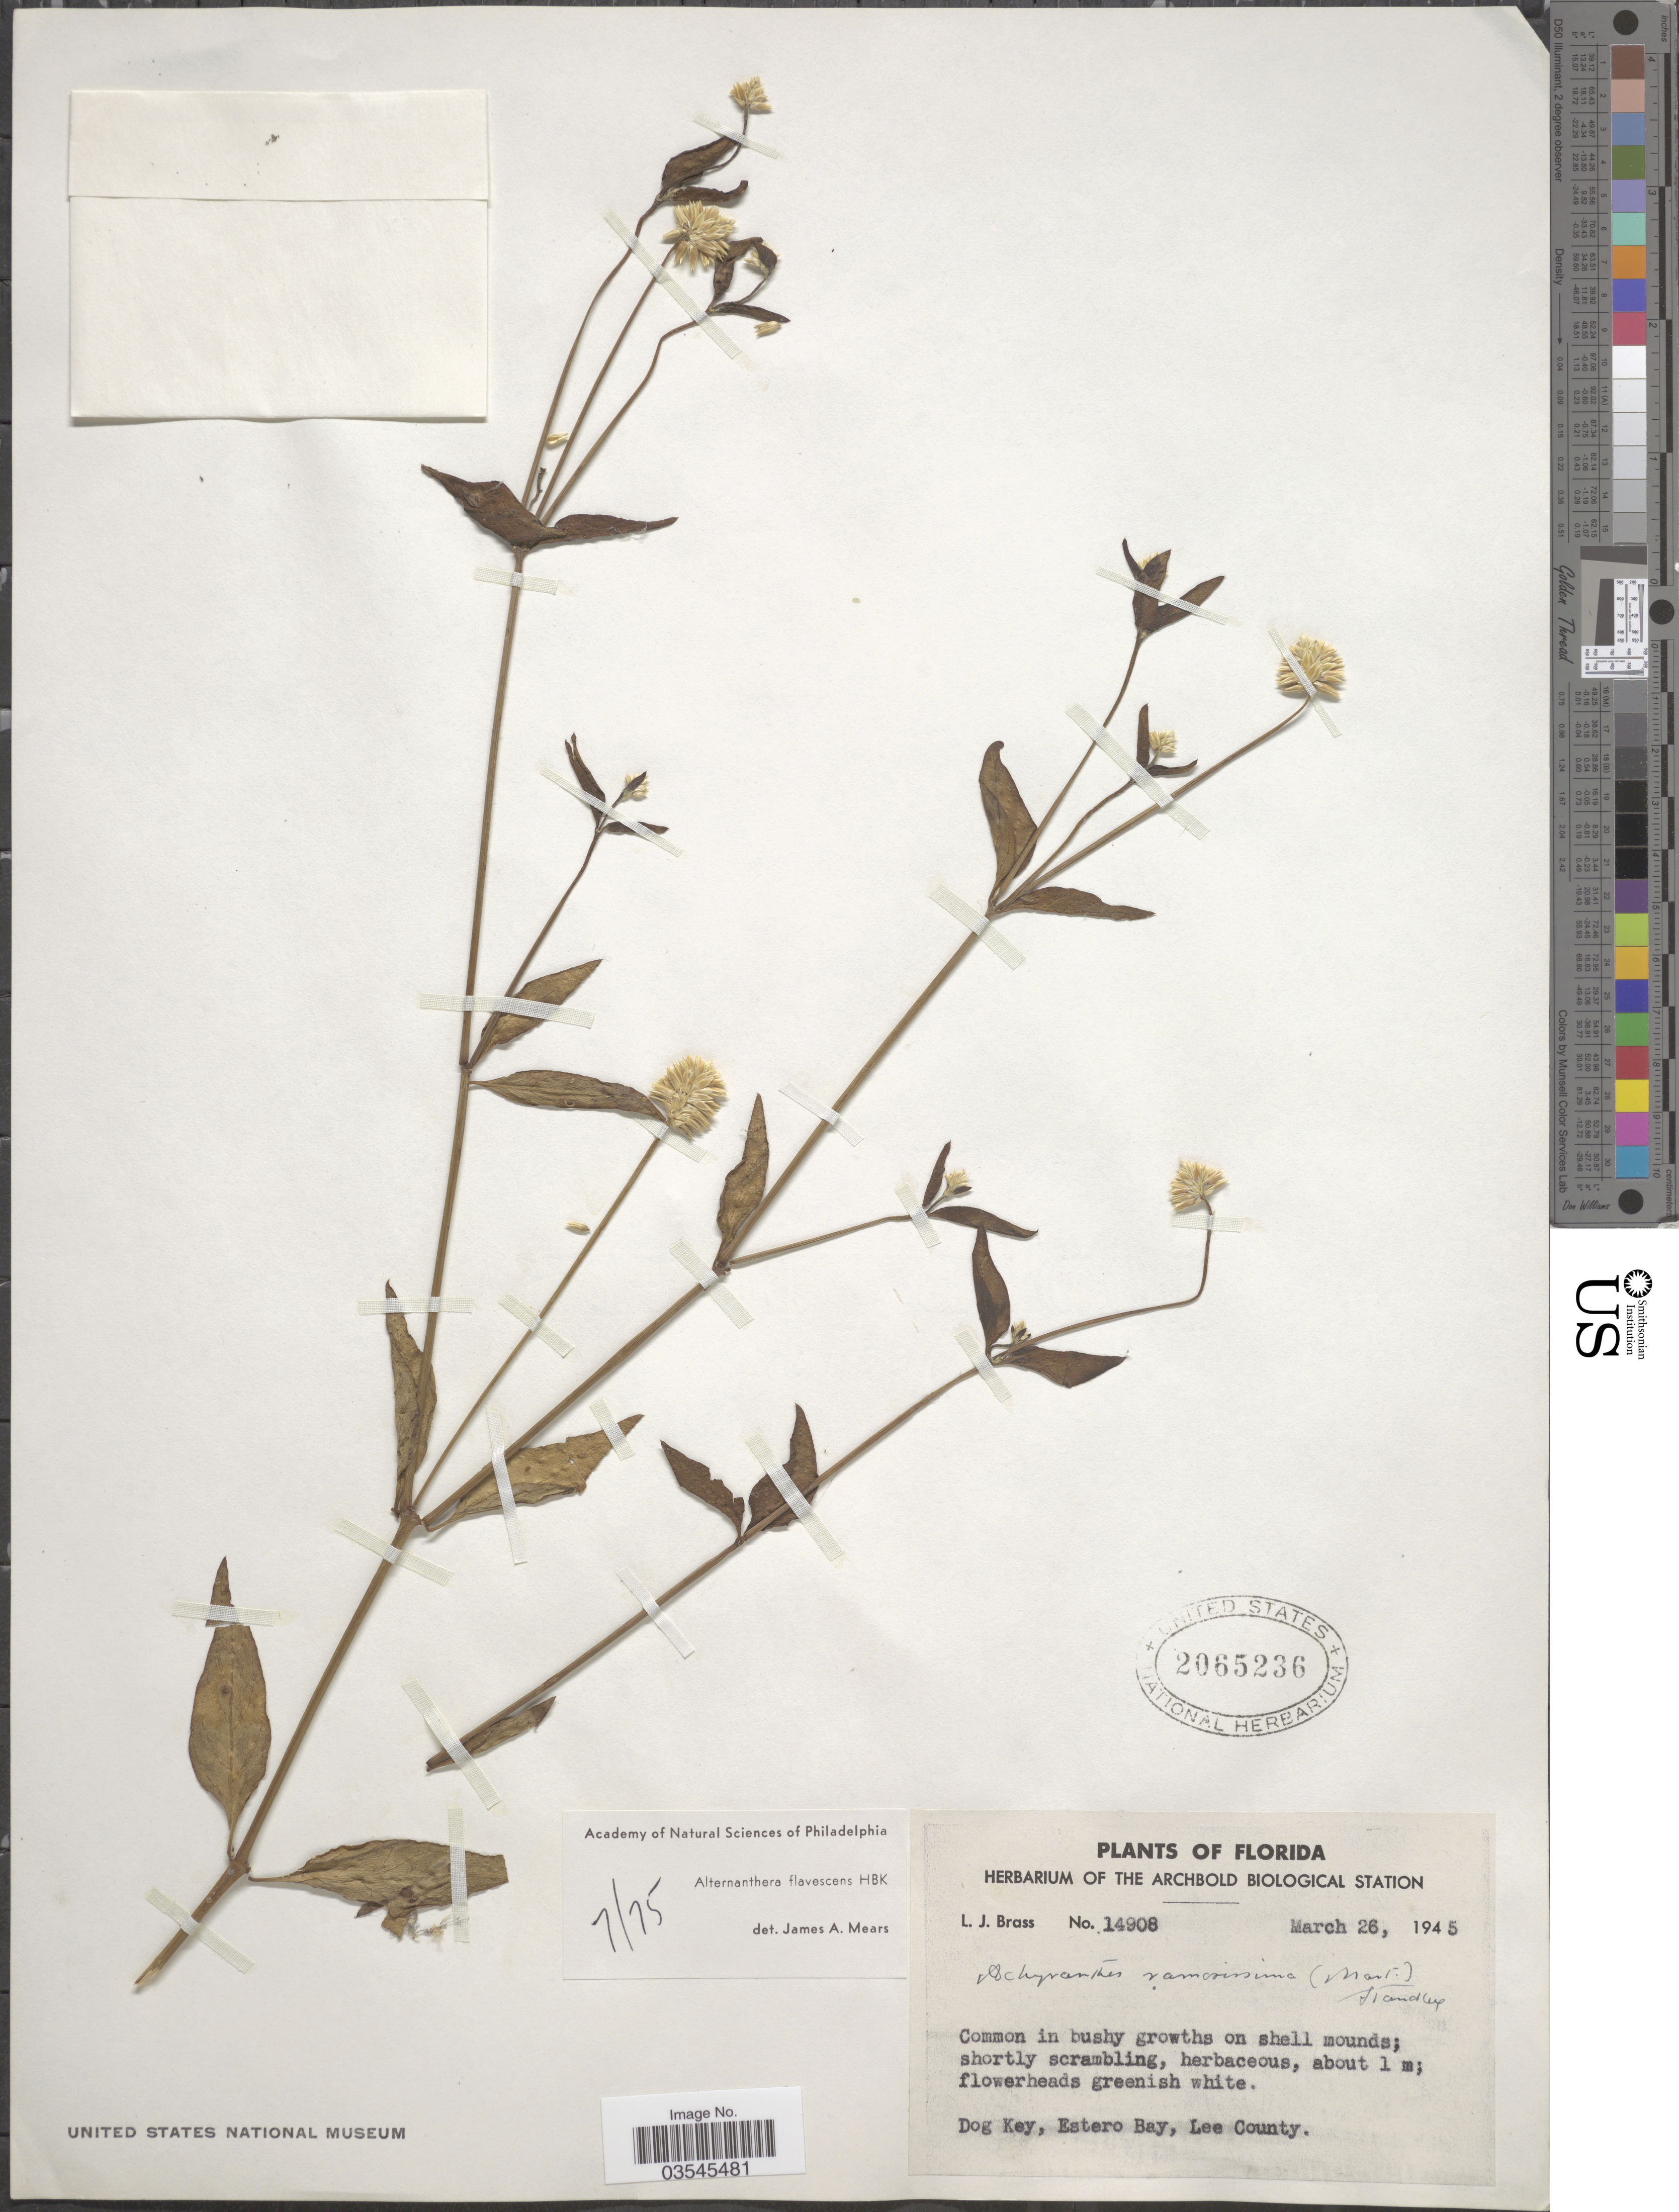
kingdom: Plantae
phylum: Tracheophyta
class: Magnoliopsida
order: Caryophyllales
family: Amaranthaceae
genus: Alternanthera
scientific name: Alternanthera flavescens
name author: Kunth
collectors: L. J. Brass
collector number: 14908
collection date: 1945-03-26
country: United States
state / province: Florida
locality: Dog Key, Estero Bay, Lee County.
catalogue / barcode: US 2065236